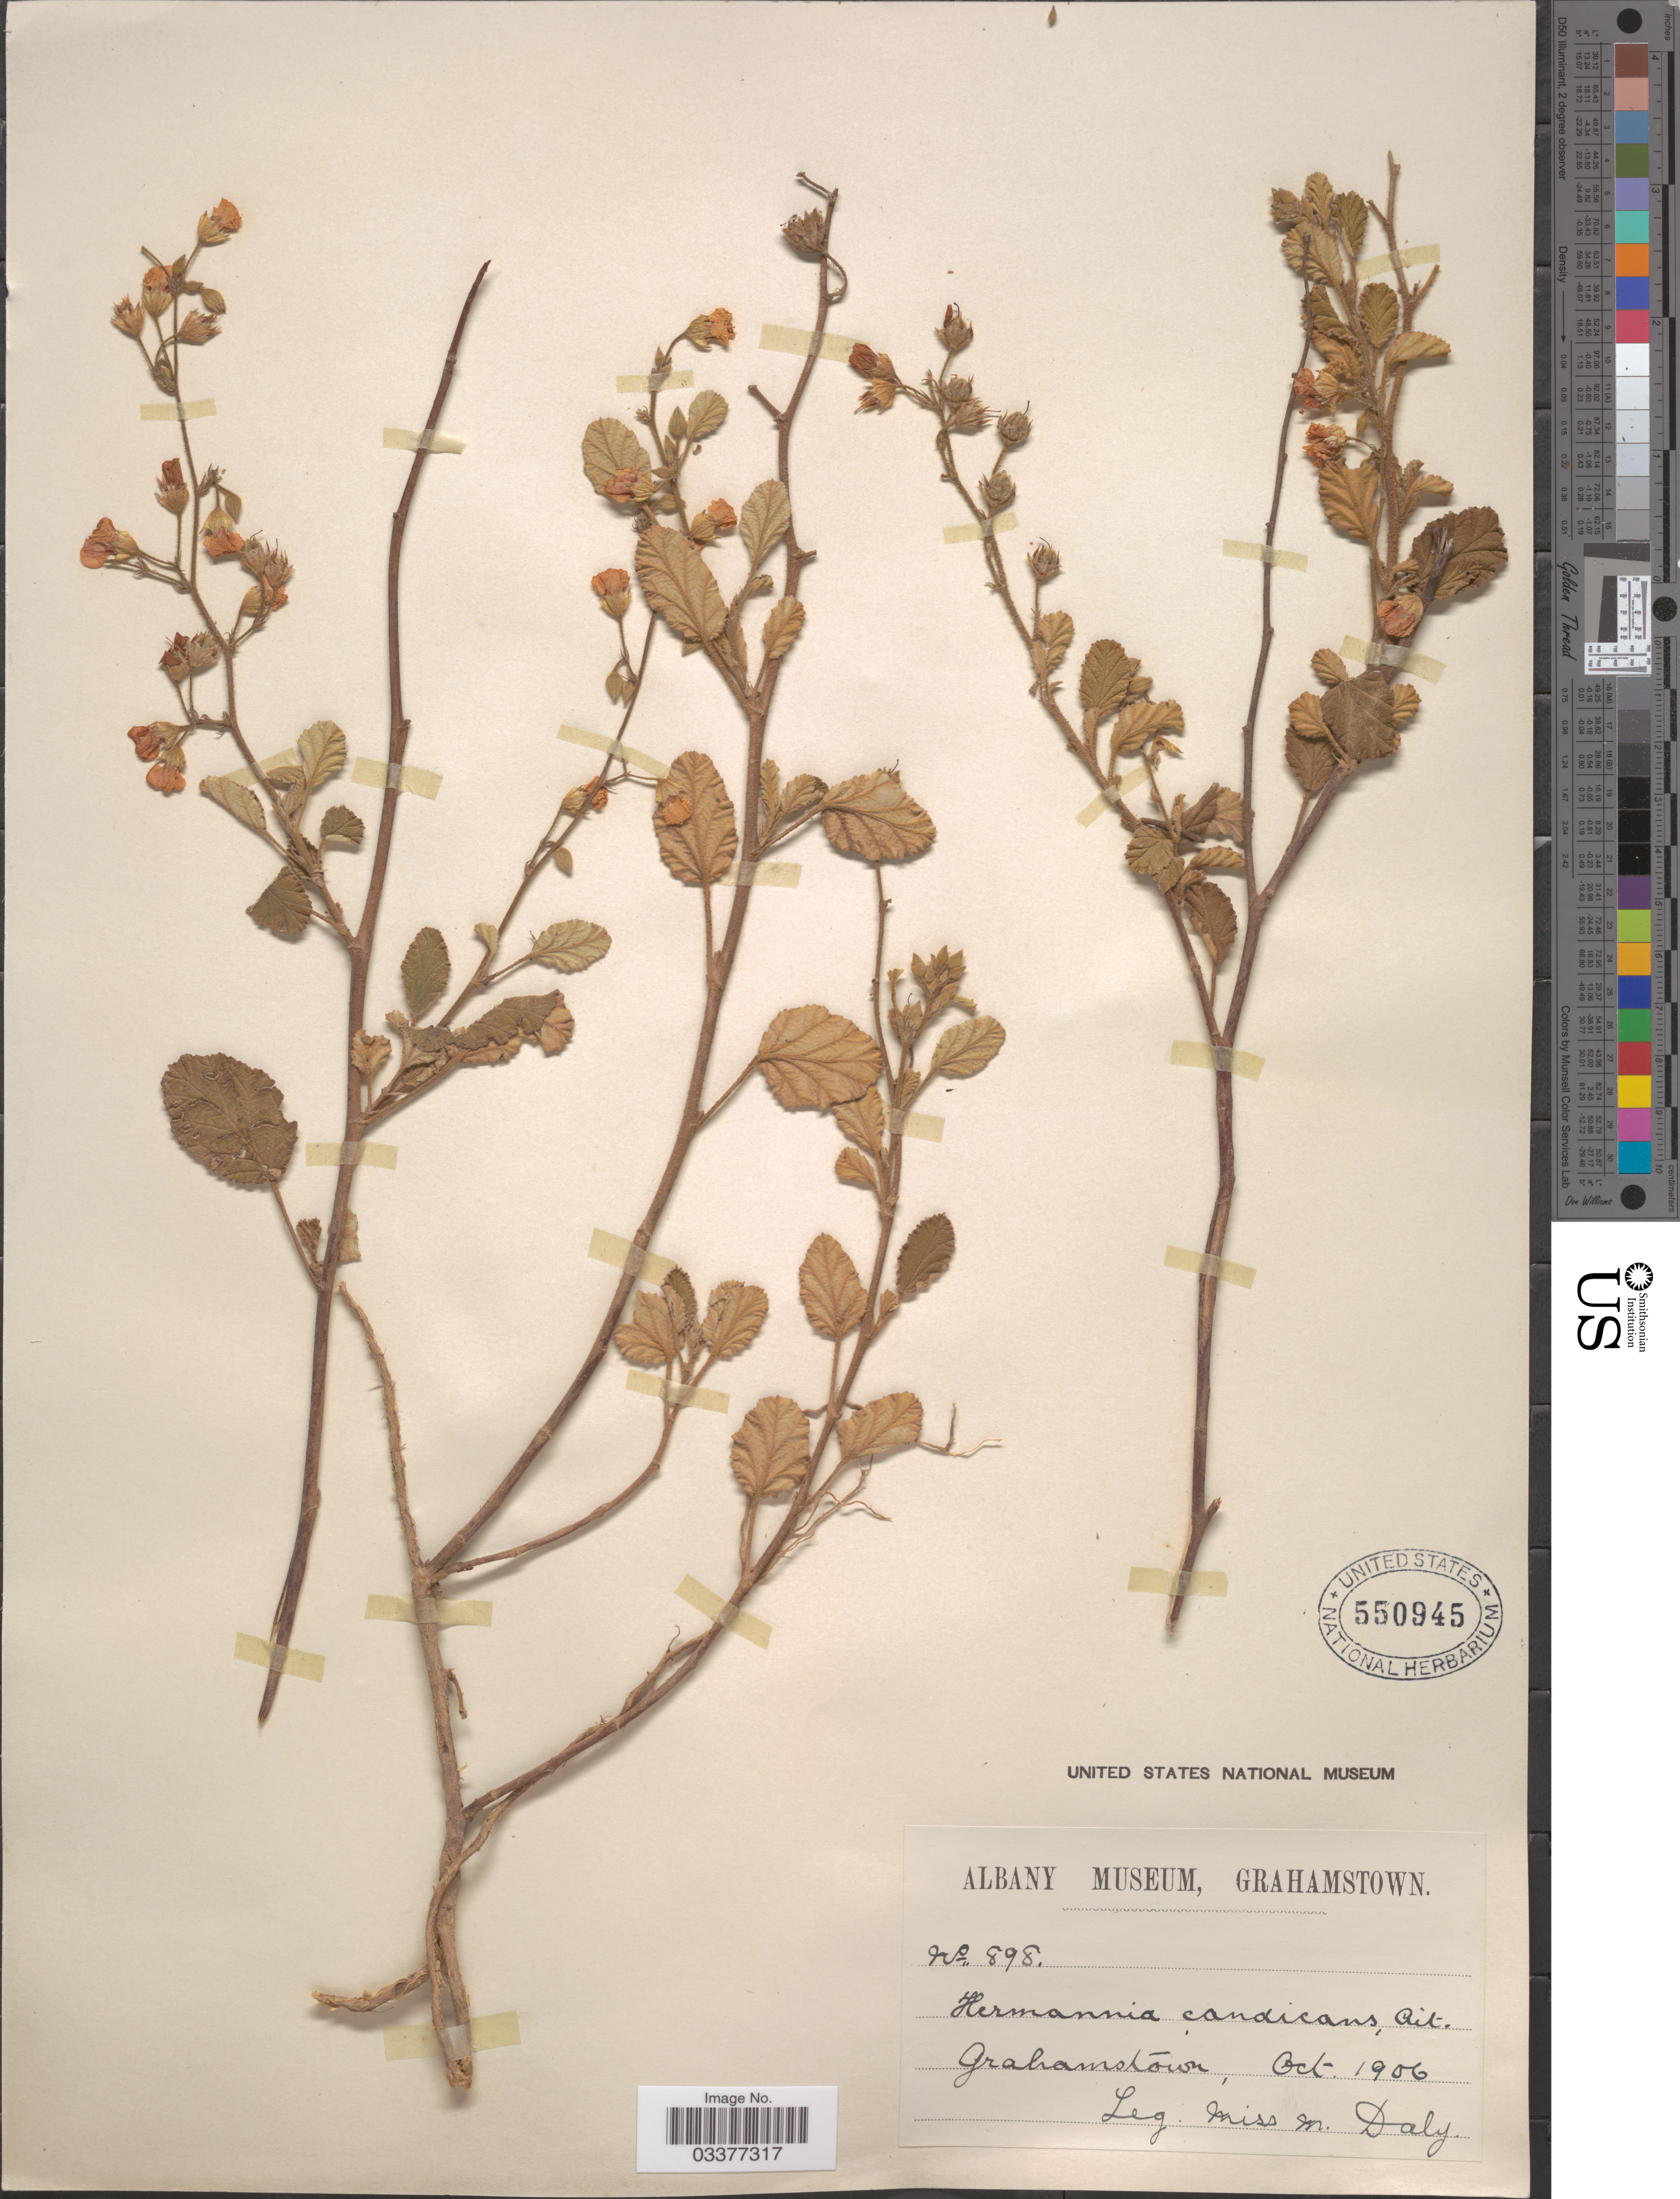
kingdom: Plantae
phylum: Tracheophyta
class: Magnoliopsida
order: Malvales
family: Malvaceae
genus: Hermannia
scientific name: Hermannia candicans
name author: Aiton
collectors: M. Daly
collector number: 898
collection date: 1906-10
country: South Africa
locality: Grahamstown.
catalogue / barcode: US 550945